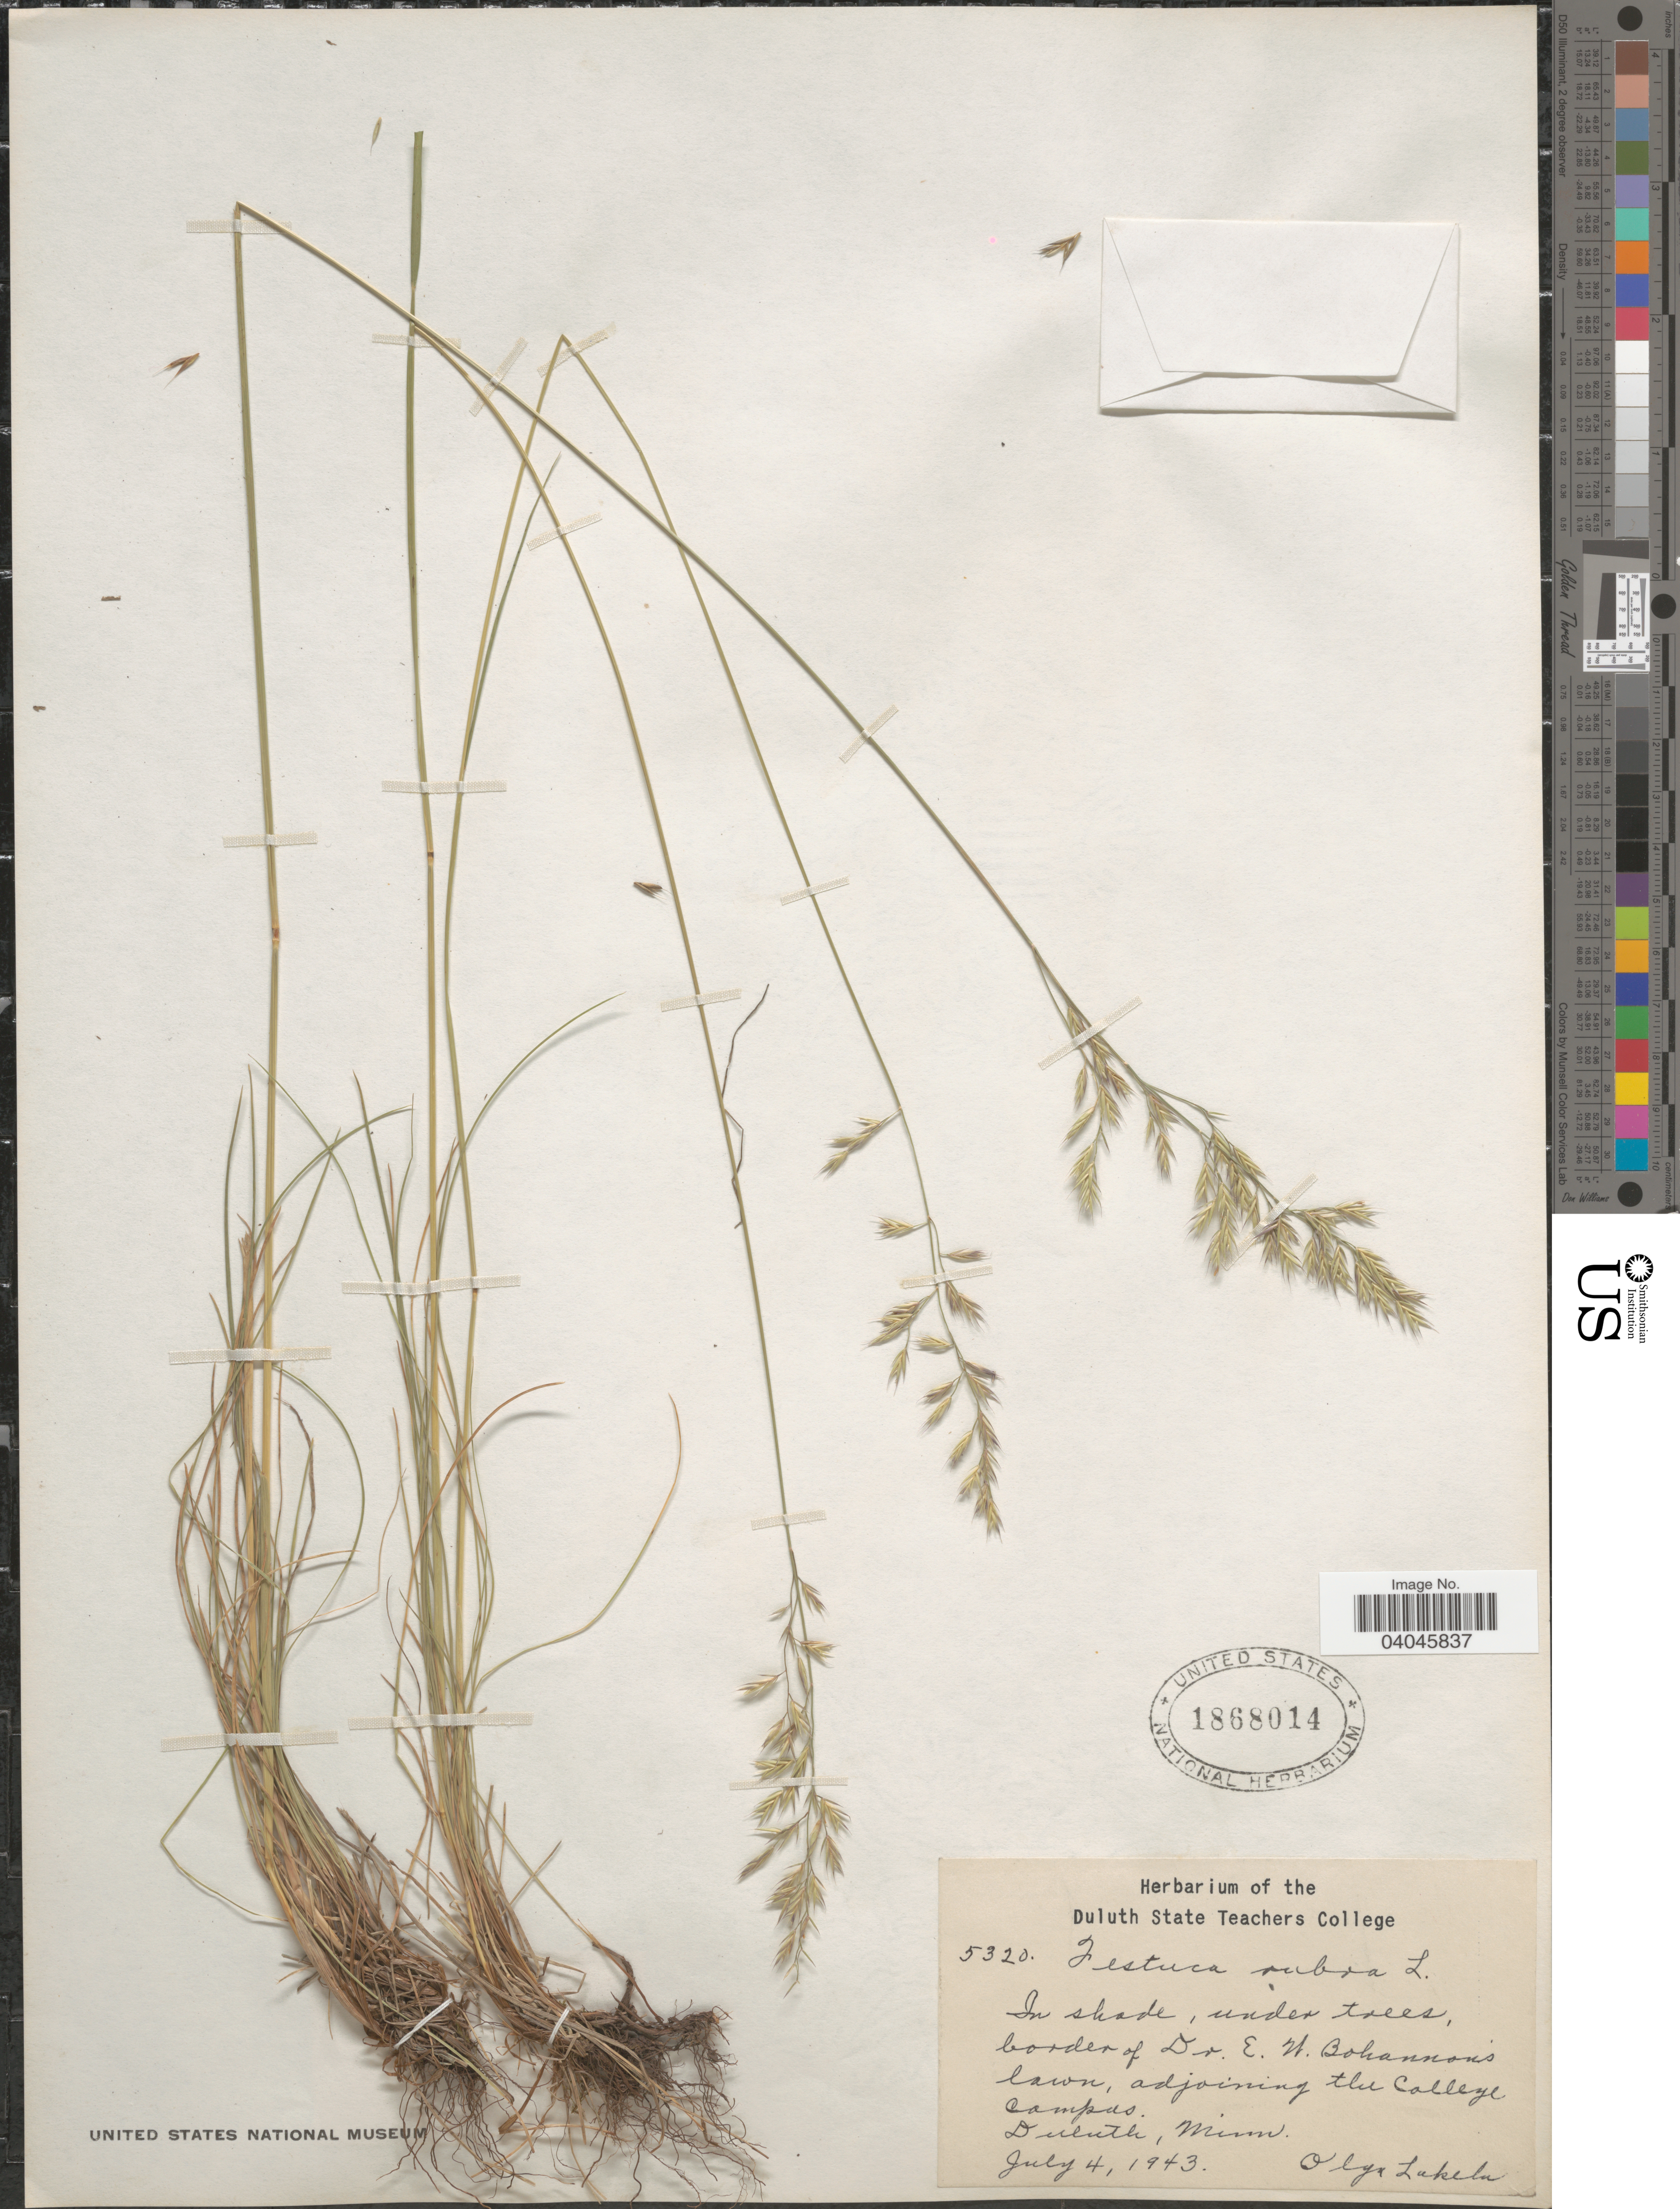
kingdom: Plantae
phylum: Tracheophyta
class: Liliopsida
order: Poales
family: Poaceae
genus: Festuca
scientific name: Festuca rubra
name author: L.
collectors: O. K. Lakela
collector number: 5320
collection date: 1943-07-04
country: United States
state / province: Minnesota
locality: In shade, under trees, border of Dr. E. W. Bohannons lawn, adjoining the College campus. Duluth.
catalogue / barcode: US 1868014